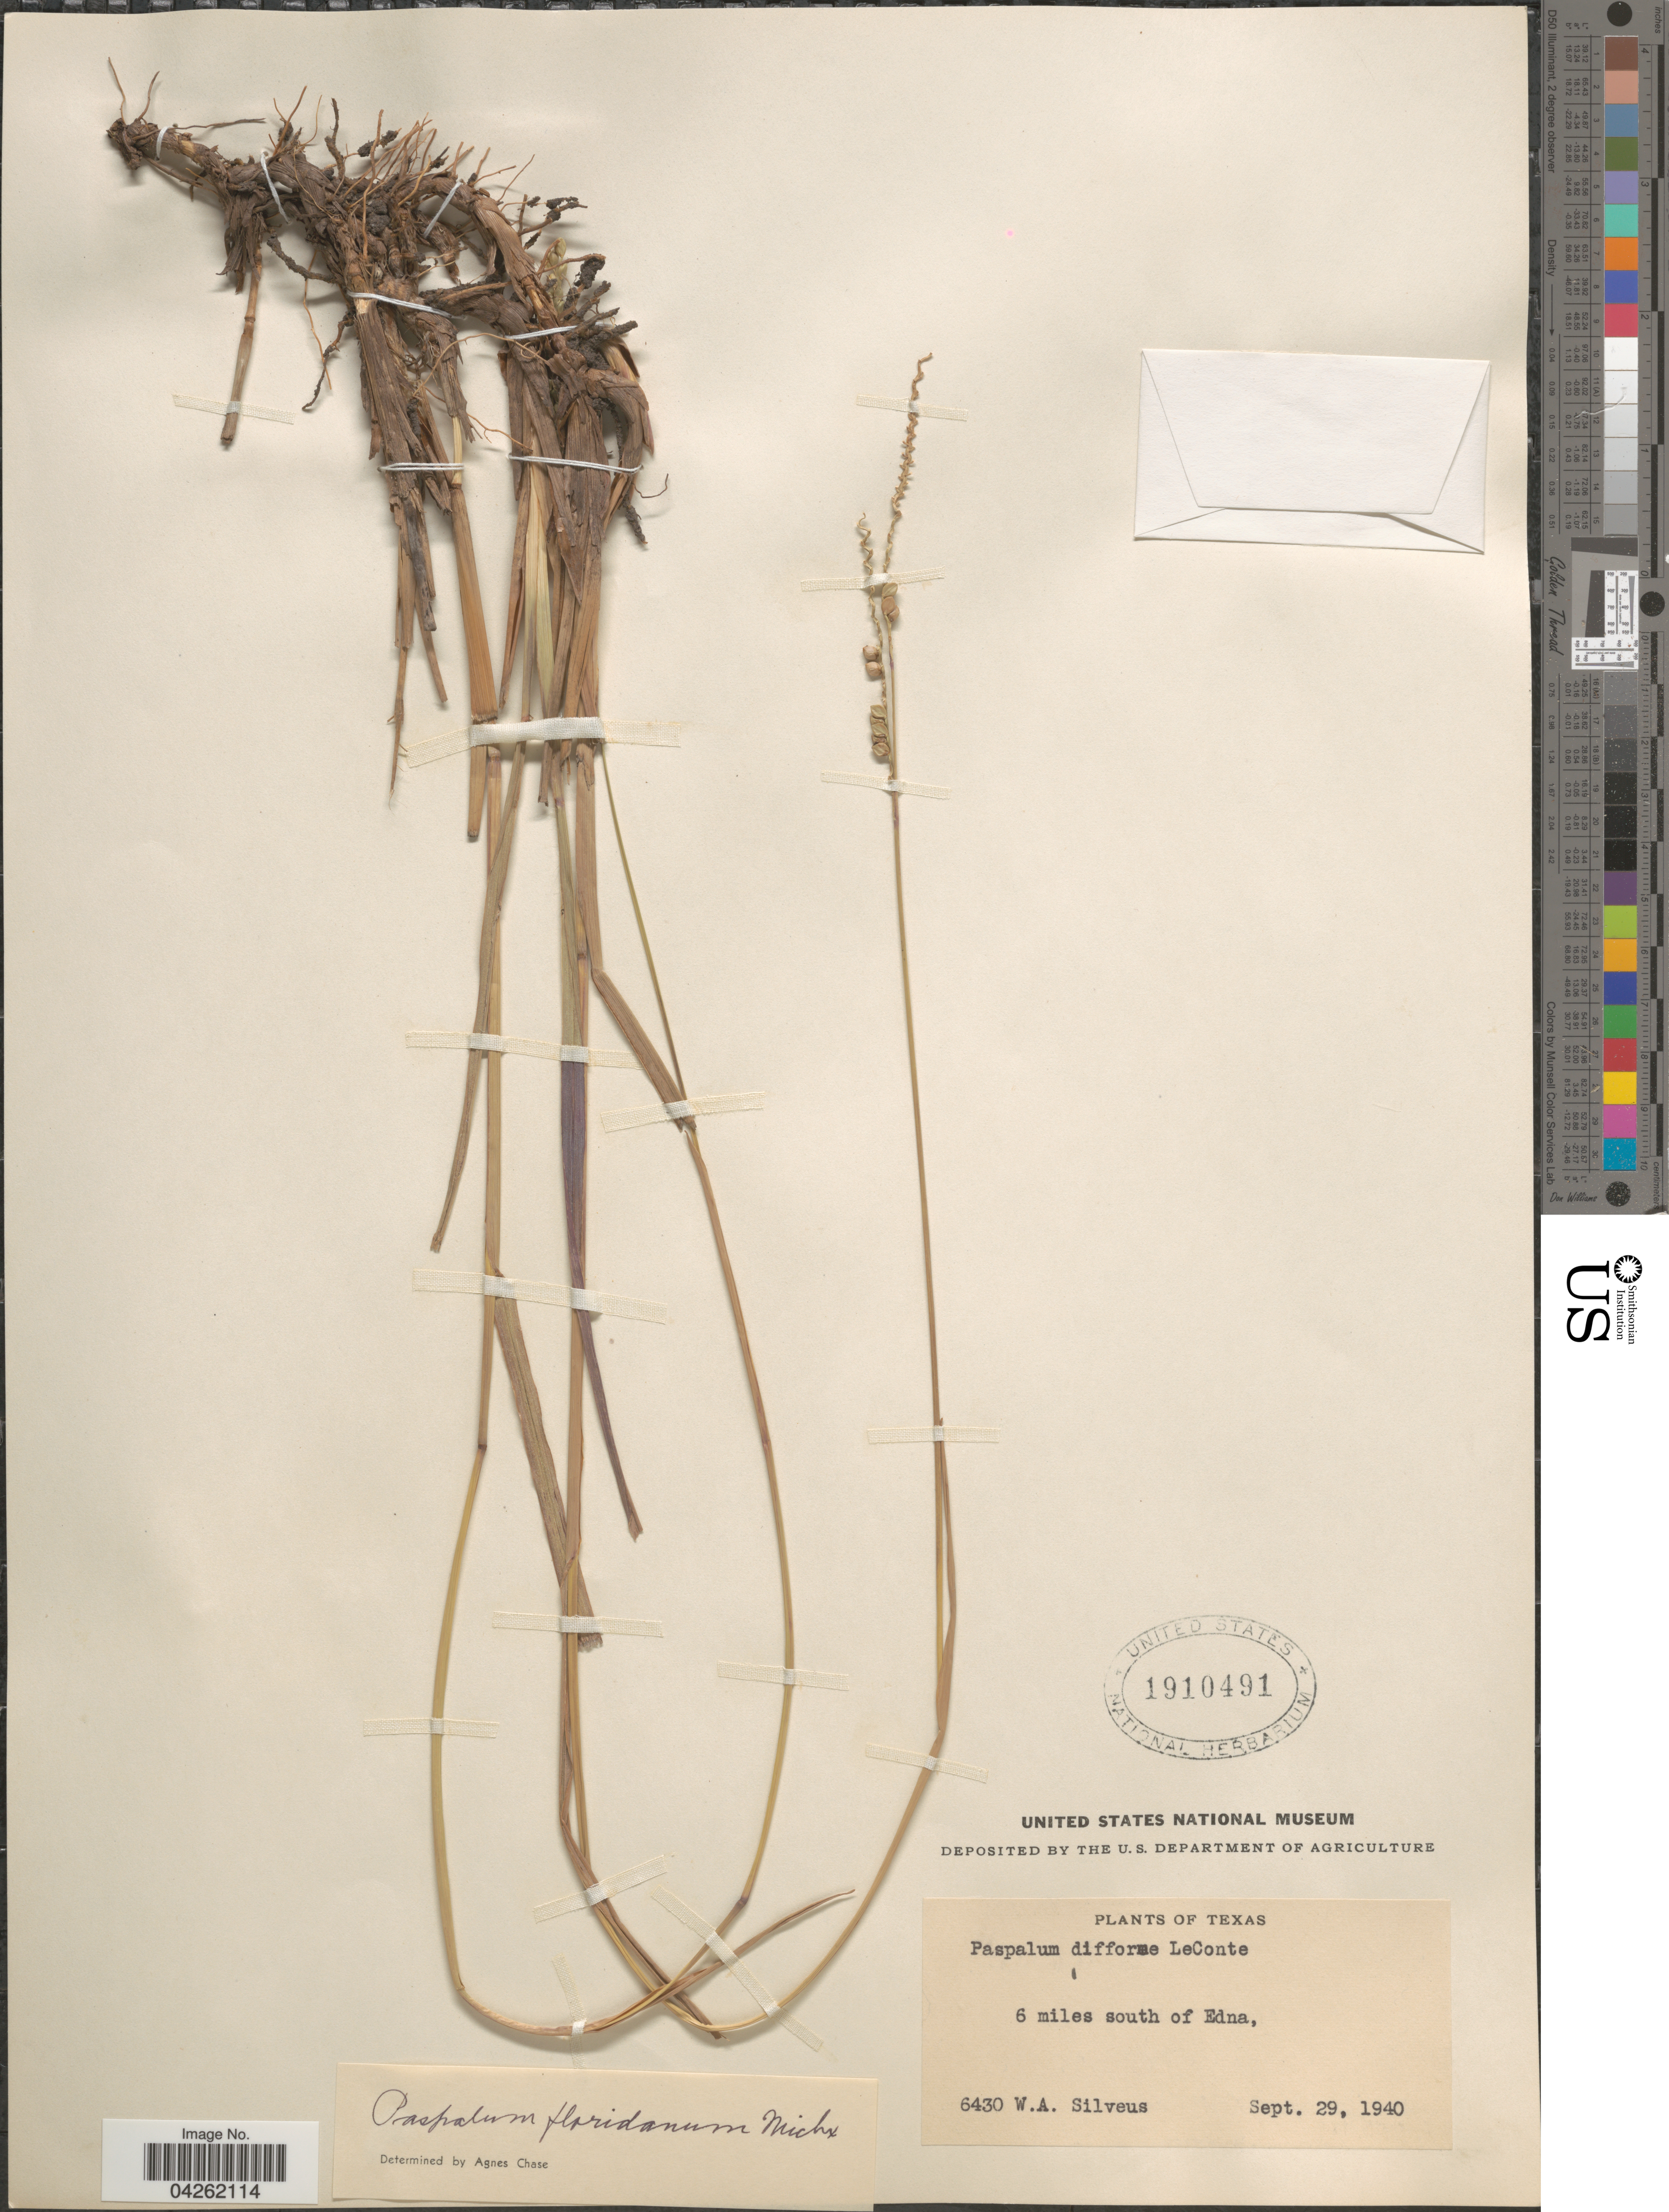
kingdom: Plantae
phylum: Tracheophyta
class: Liliopsida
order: Poales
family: Poaceae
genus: Paspalum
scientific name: Paspalum floridanum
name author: Michx.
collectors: W. Silveus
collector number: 6430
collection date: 1940-09-29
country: United States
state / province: Texas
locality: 6 miles south of Edna.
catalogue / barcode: US 1910491